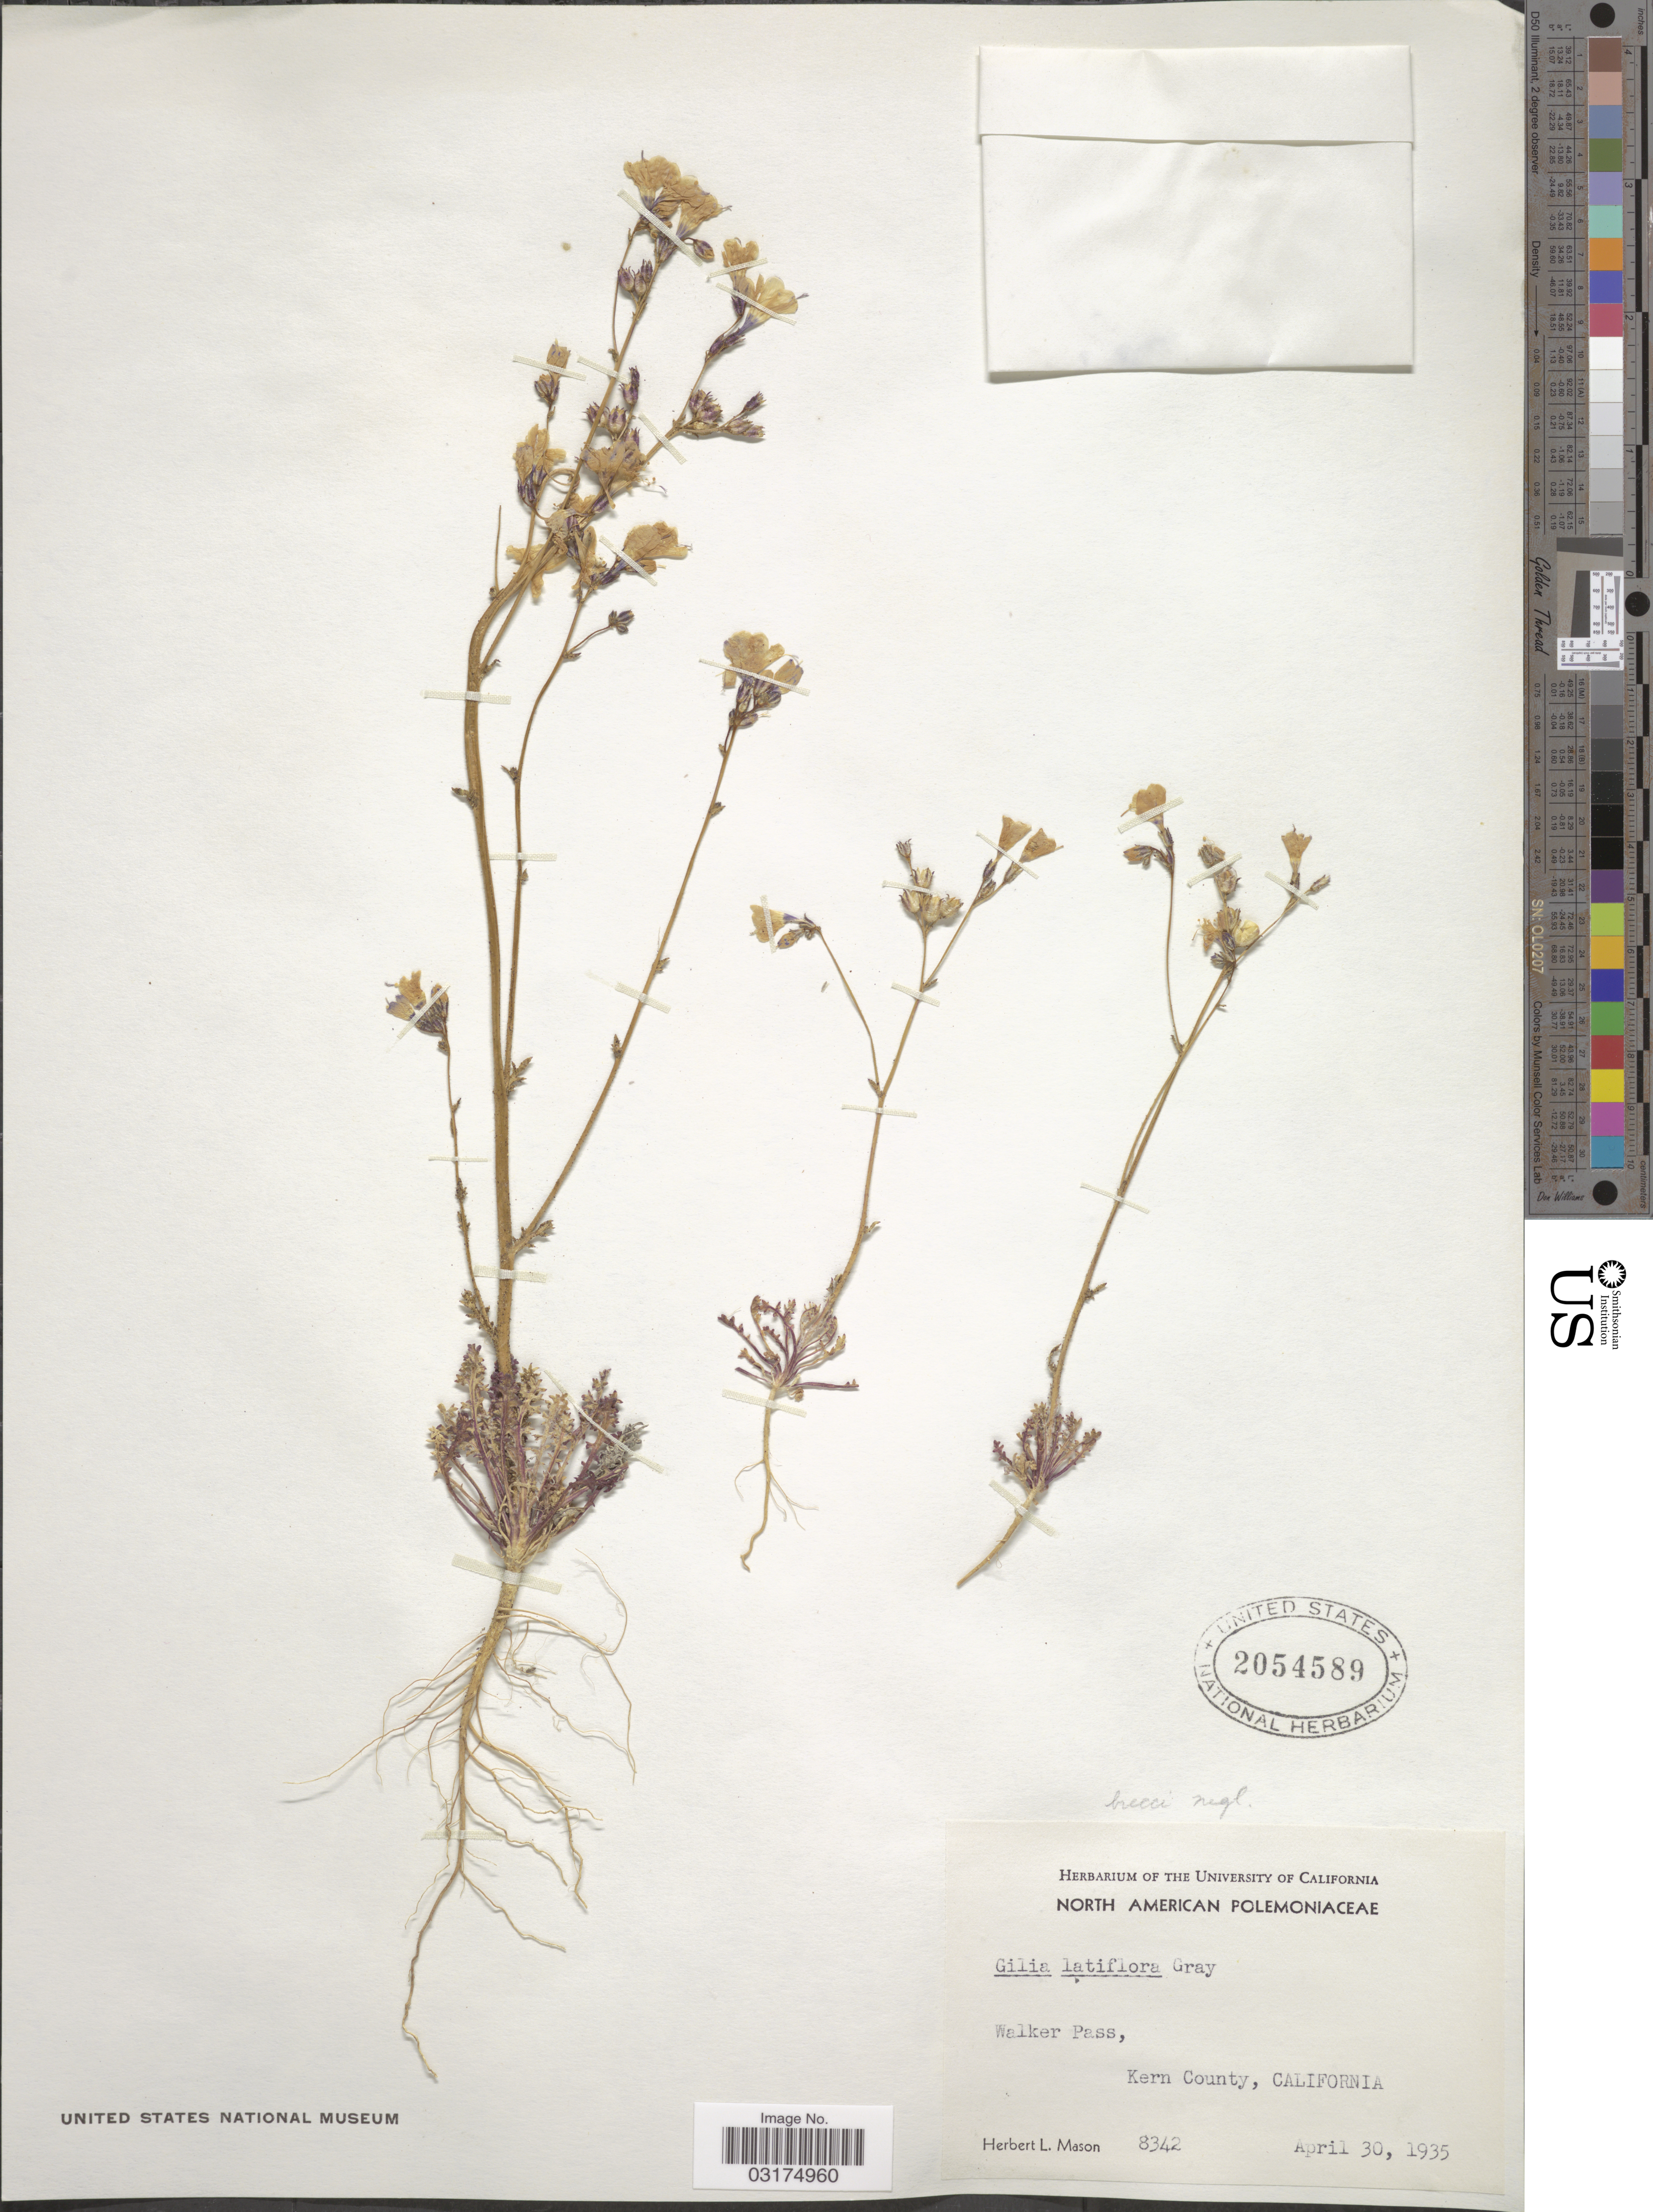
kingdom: Plantae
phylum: Tracheophyta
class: Magnoliopsida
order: Ericales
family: Polemoniaceae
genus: Gilia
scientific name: Gilia sp.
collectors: H. L. Mason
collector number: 8342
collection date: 1935-04-30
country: United States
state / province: California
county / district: Kern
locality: Walker Pass, Kern County.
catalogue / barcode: US 2054589